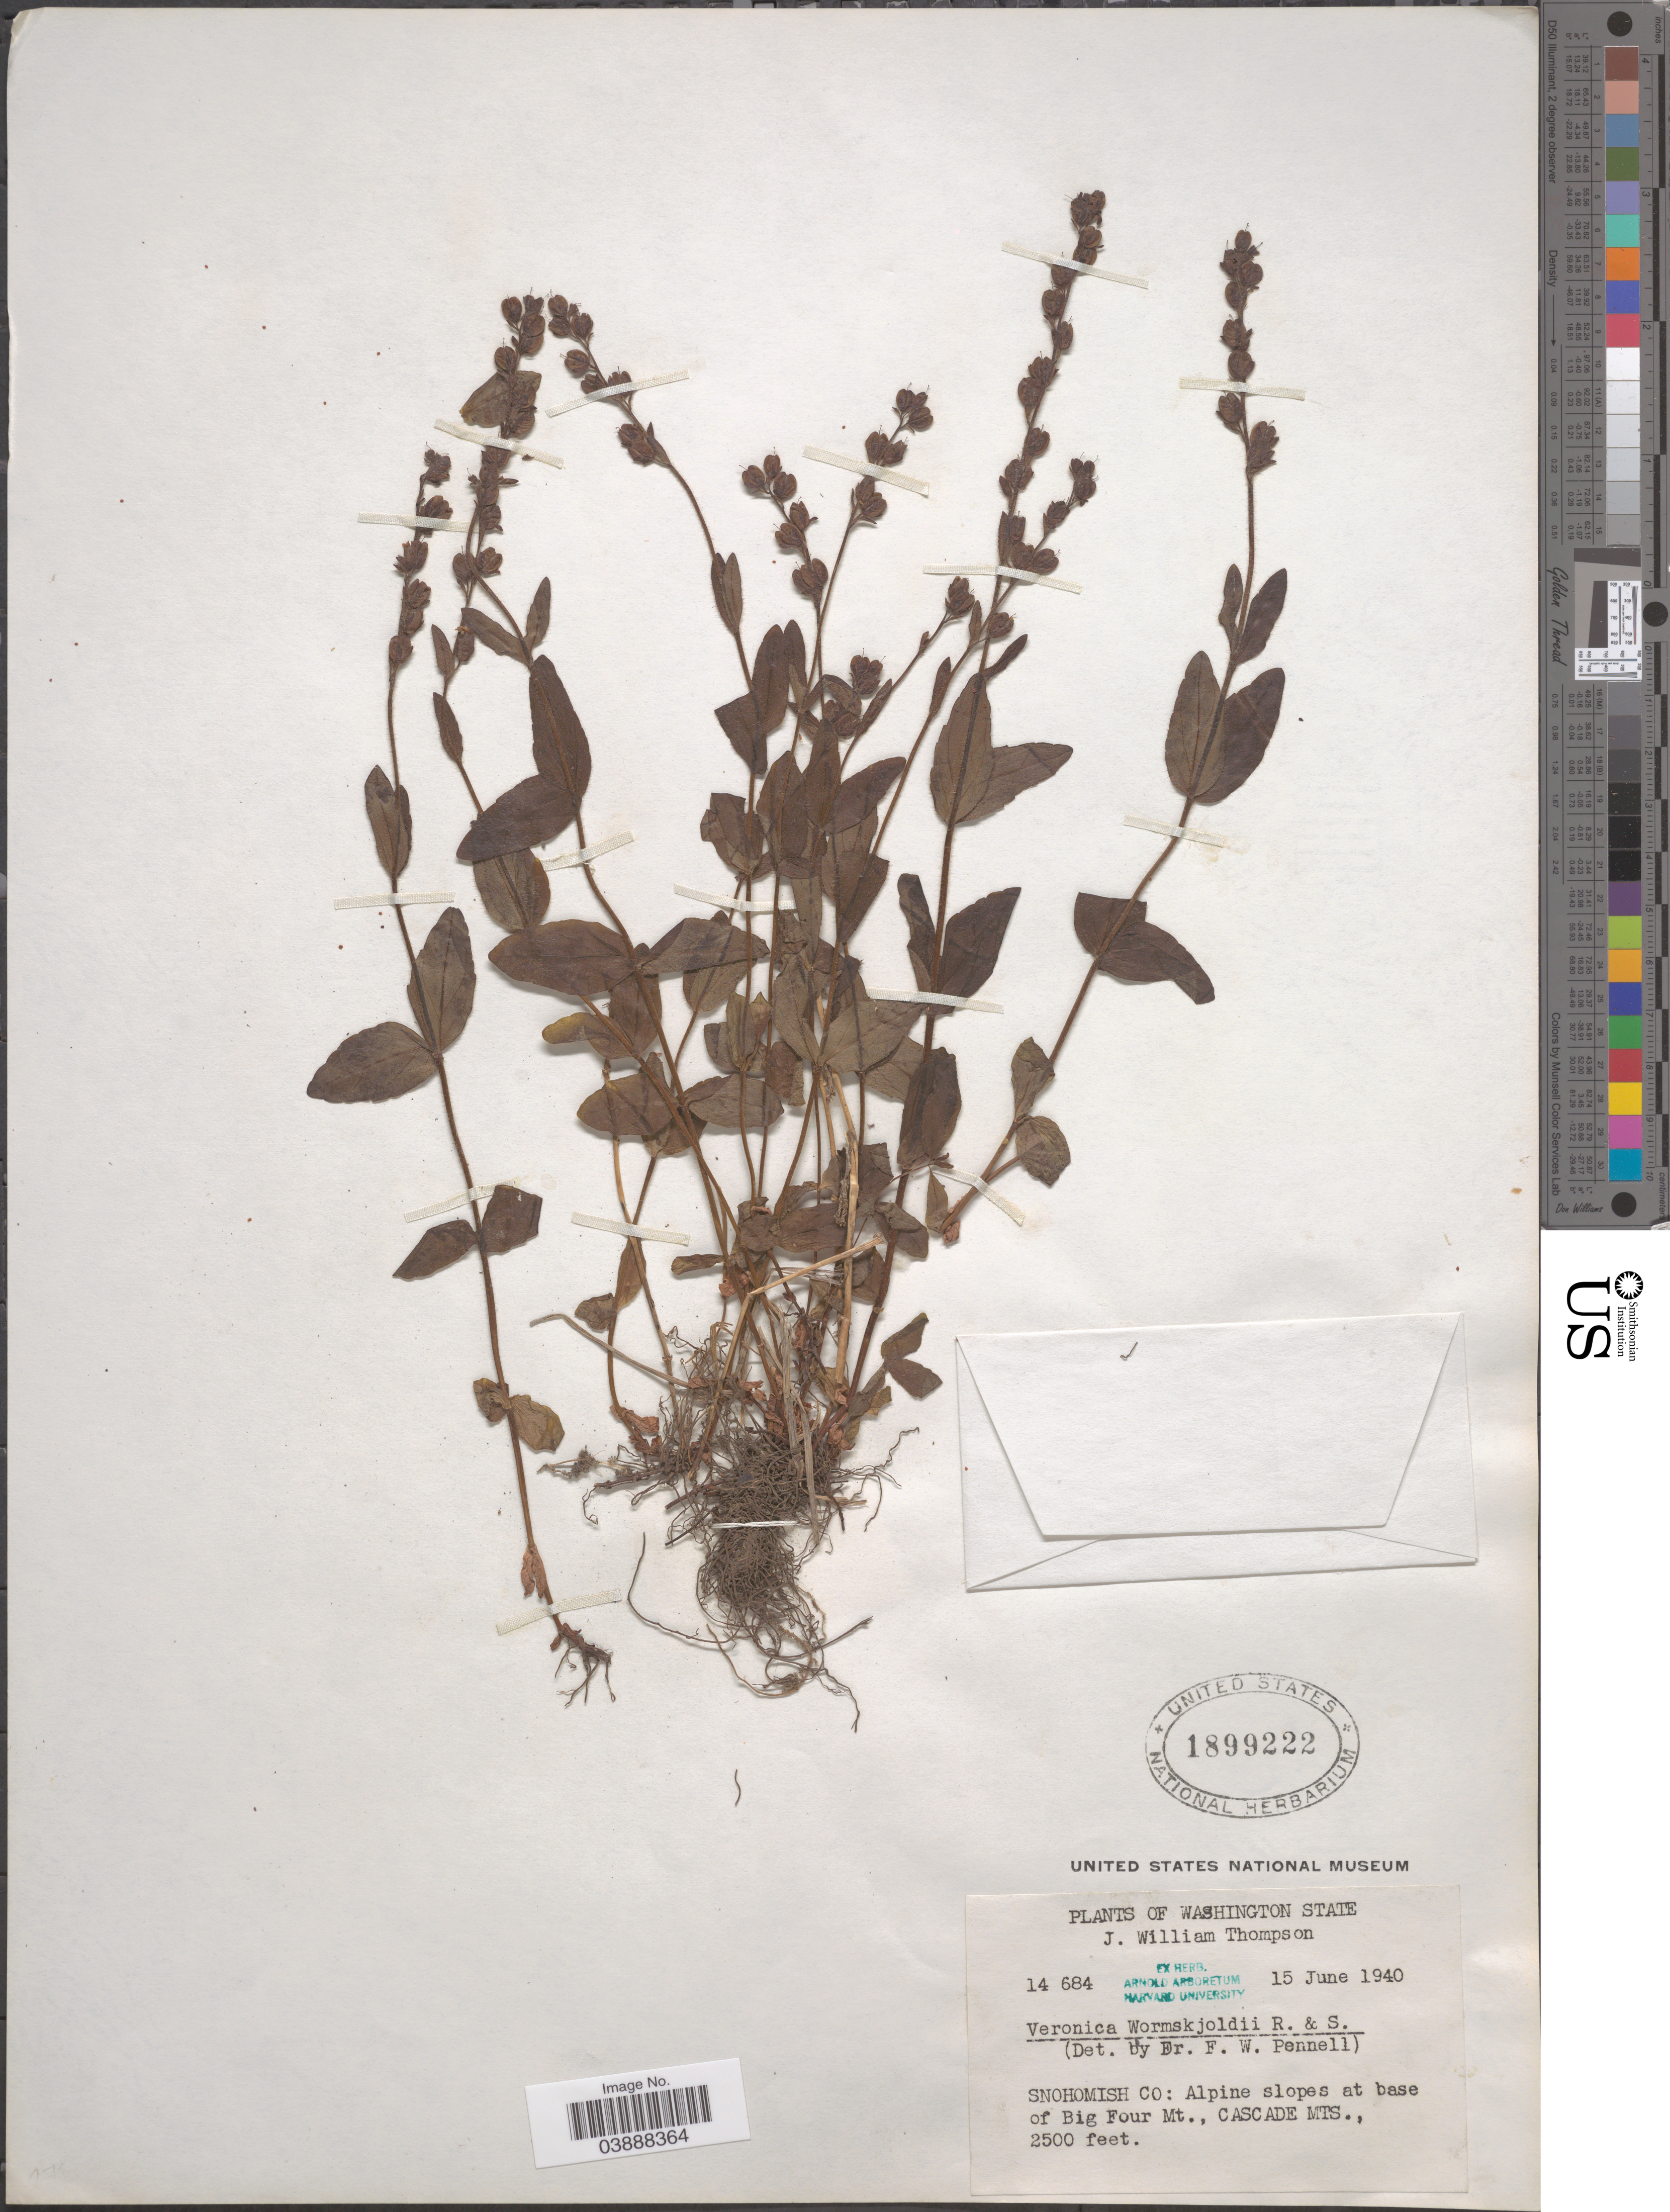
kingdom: Plantae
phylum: Tracheophyta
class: Magnoliopsida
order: Lamiales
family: Plantaginaceae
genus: Veronica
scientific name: Veronica wormskjoldii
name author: Roem. & Schult.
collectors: J. W. Thompson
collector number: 14684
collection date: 1940-06-15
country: United States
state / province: Washington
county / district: Snohomish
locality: Snohomish Co: Alpine slopes at base of Big Four Mt., Cascade Mts.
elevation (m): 762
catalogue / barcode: US 1899222